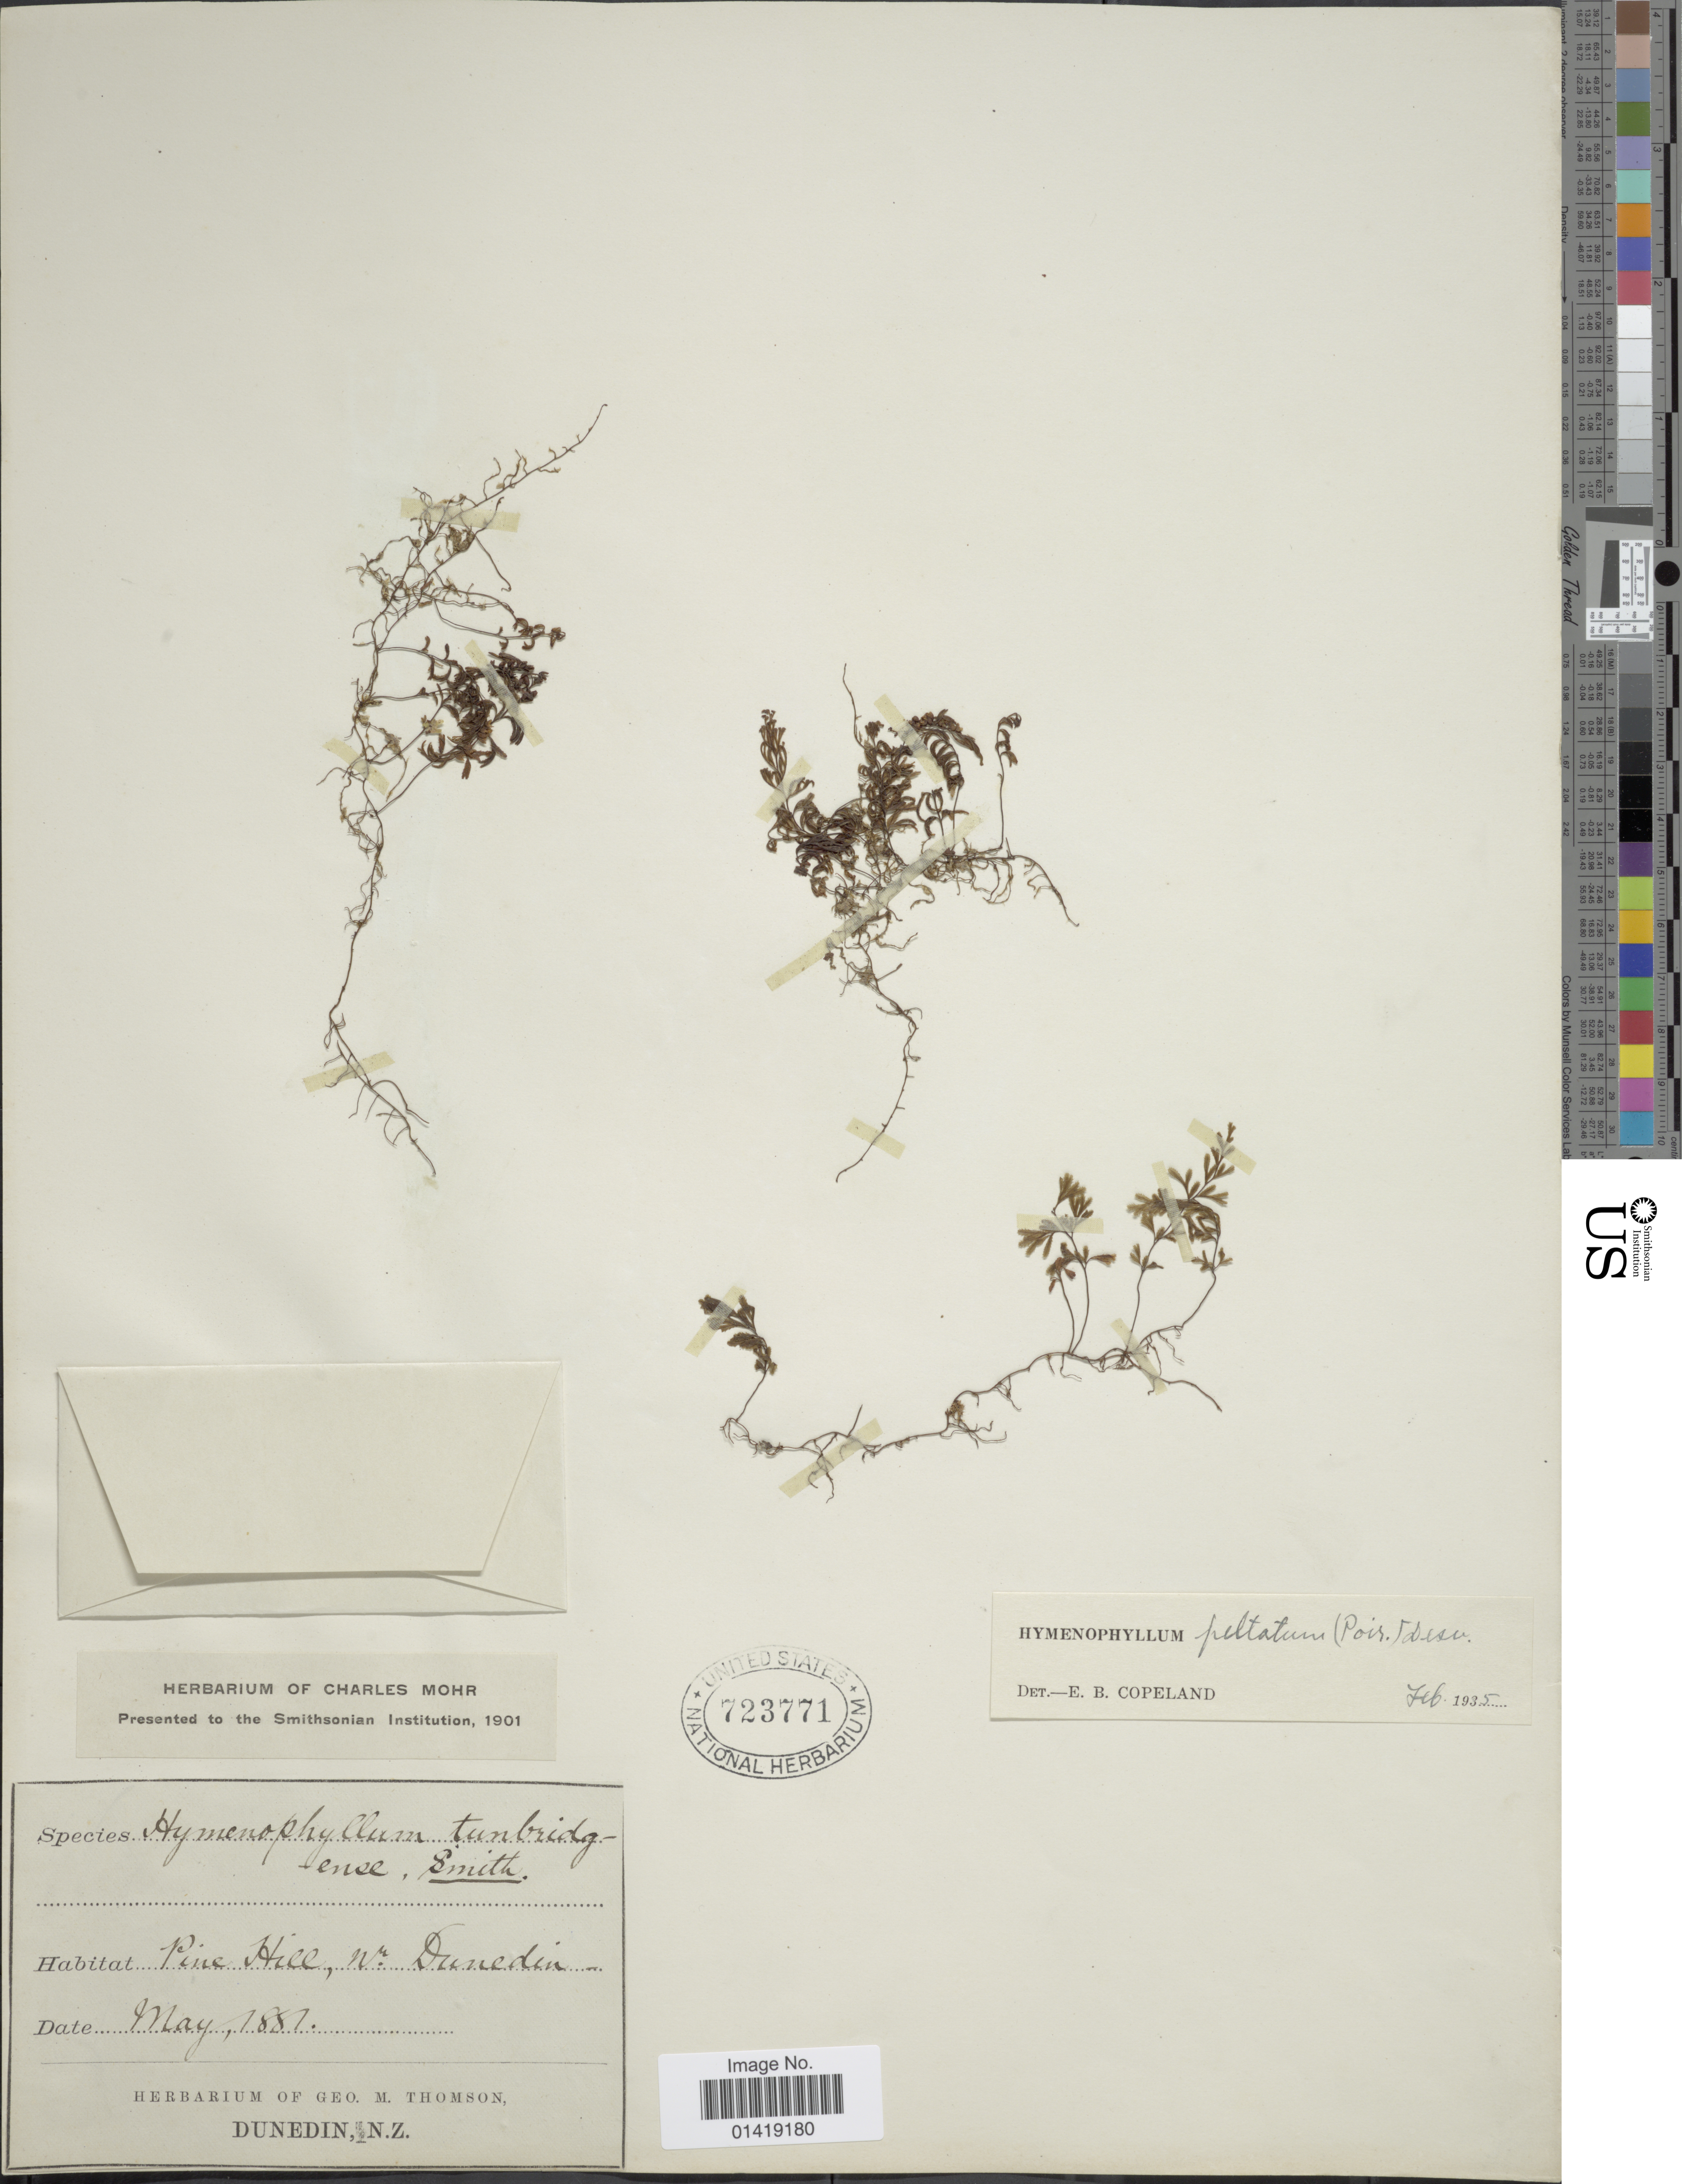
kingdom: Plantae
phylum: Tracheophyta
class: Polypodiopsida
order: Hymenophyllales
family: Hymenophyllaceae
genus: Hymenophyllum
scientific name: Hymenophyllum peltatum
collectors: G. Thomson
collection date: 1881-05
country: New Zealand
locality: Pine Hill, W. Dunedin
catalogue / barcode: US 723771